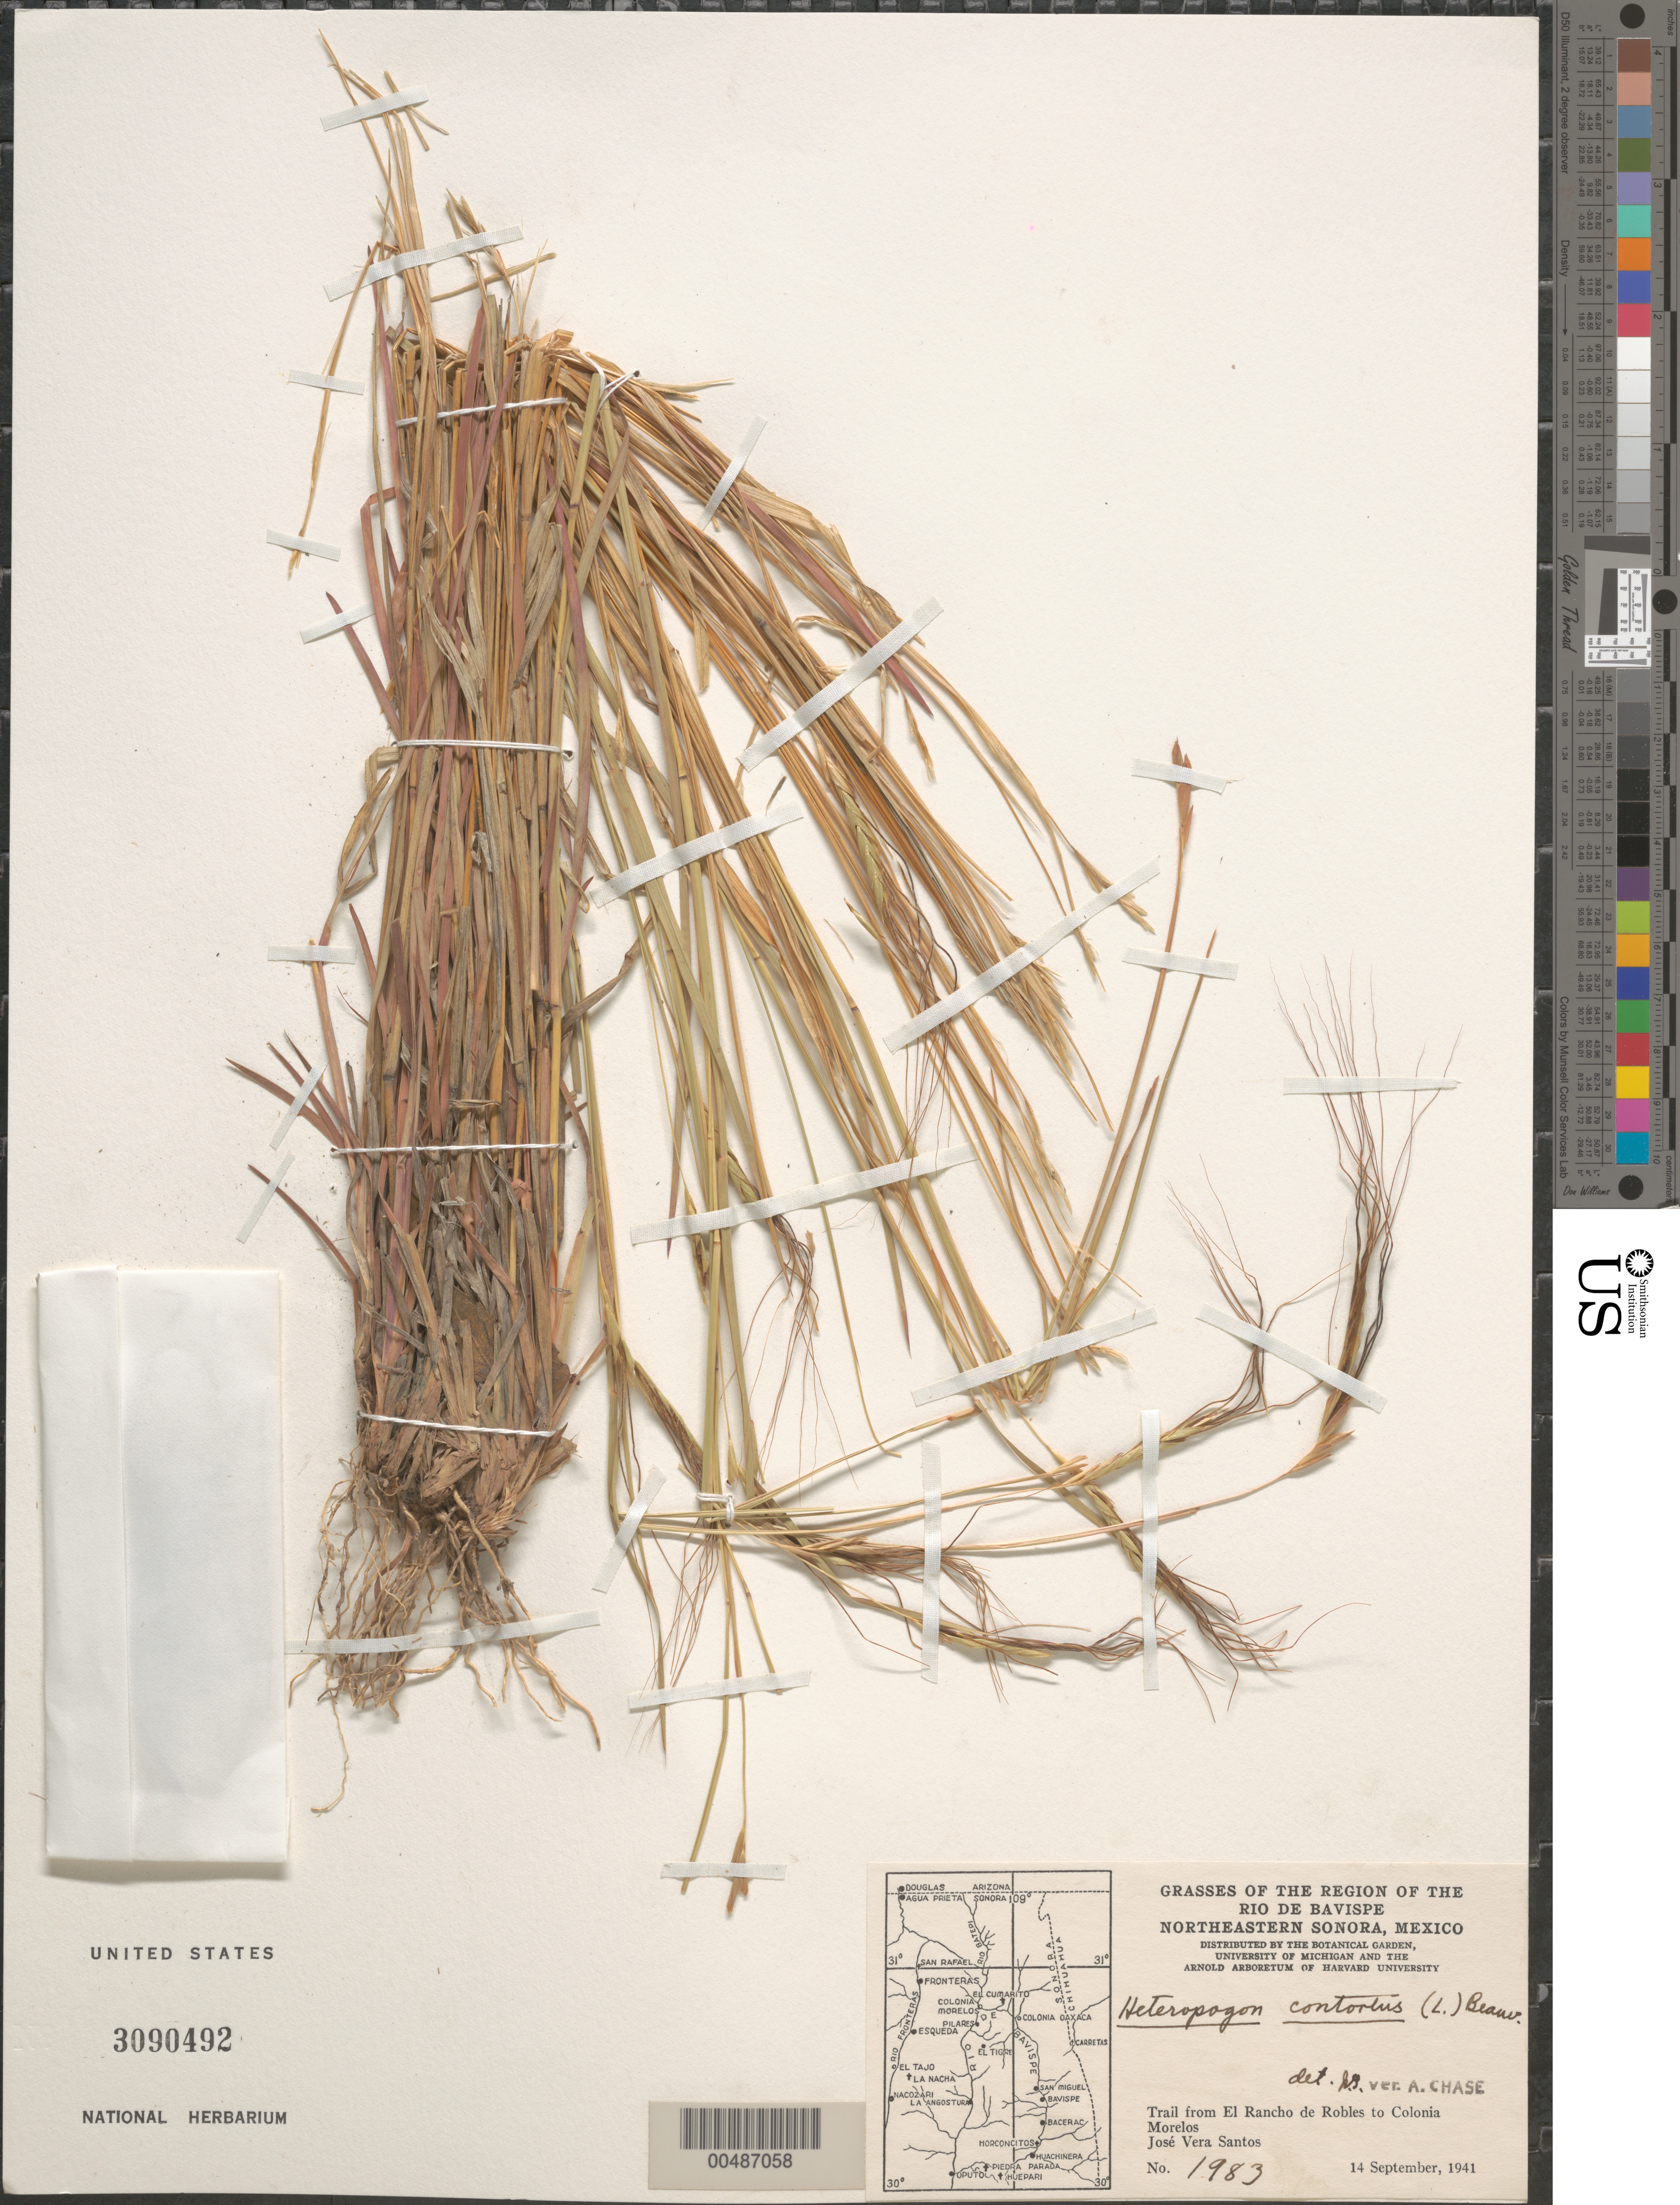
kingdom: Plantae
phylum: Tracheophyta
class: Liliopsida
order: Poales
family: Poaceae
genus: Heteropogon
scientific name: Heteropogon contortus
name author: (L.) P. Beauv. ex Roem. & Schult.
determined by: Santos, J. V.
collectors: J. V. Santos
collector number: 1983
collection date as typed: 14 Sep 1941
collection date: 1941-09-14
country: Mexico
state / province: Sonora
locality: Region of the Rio de Bavispe, NE Sonora, trail from El Rancho de Robles to Colonia Morelos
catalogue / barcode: US 3090492